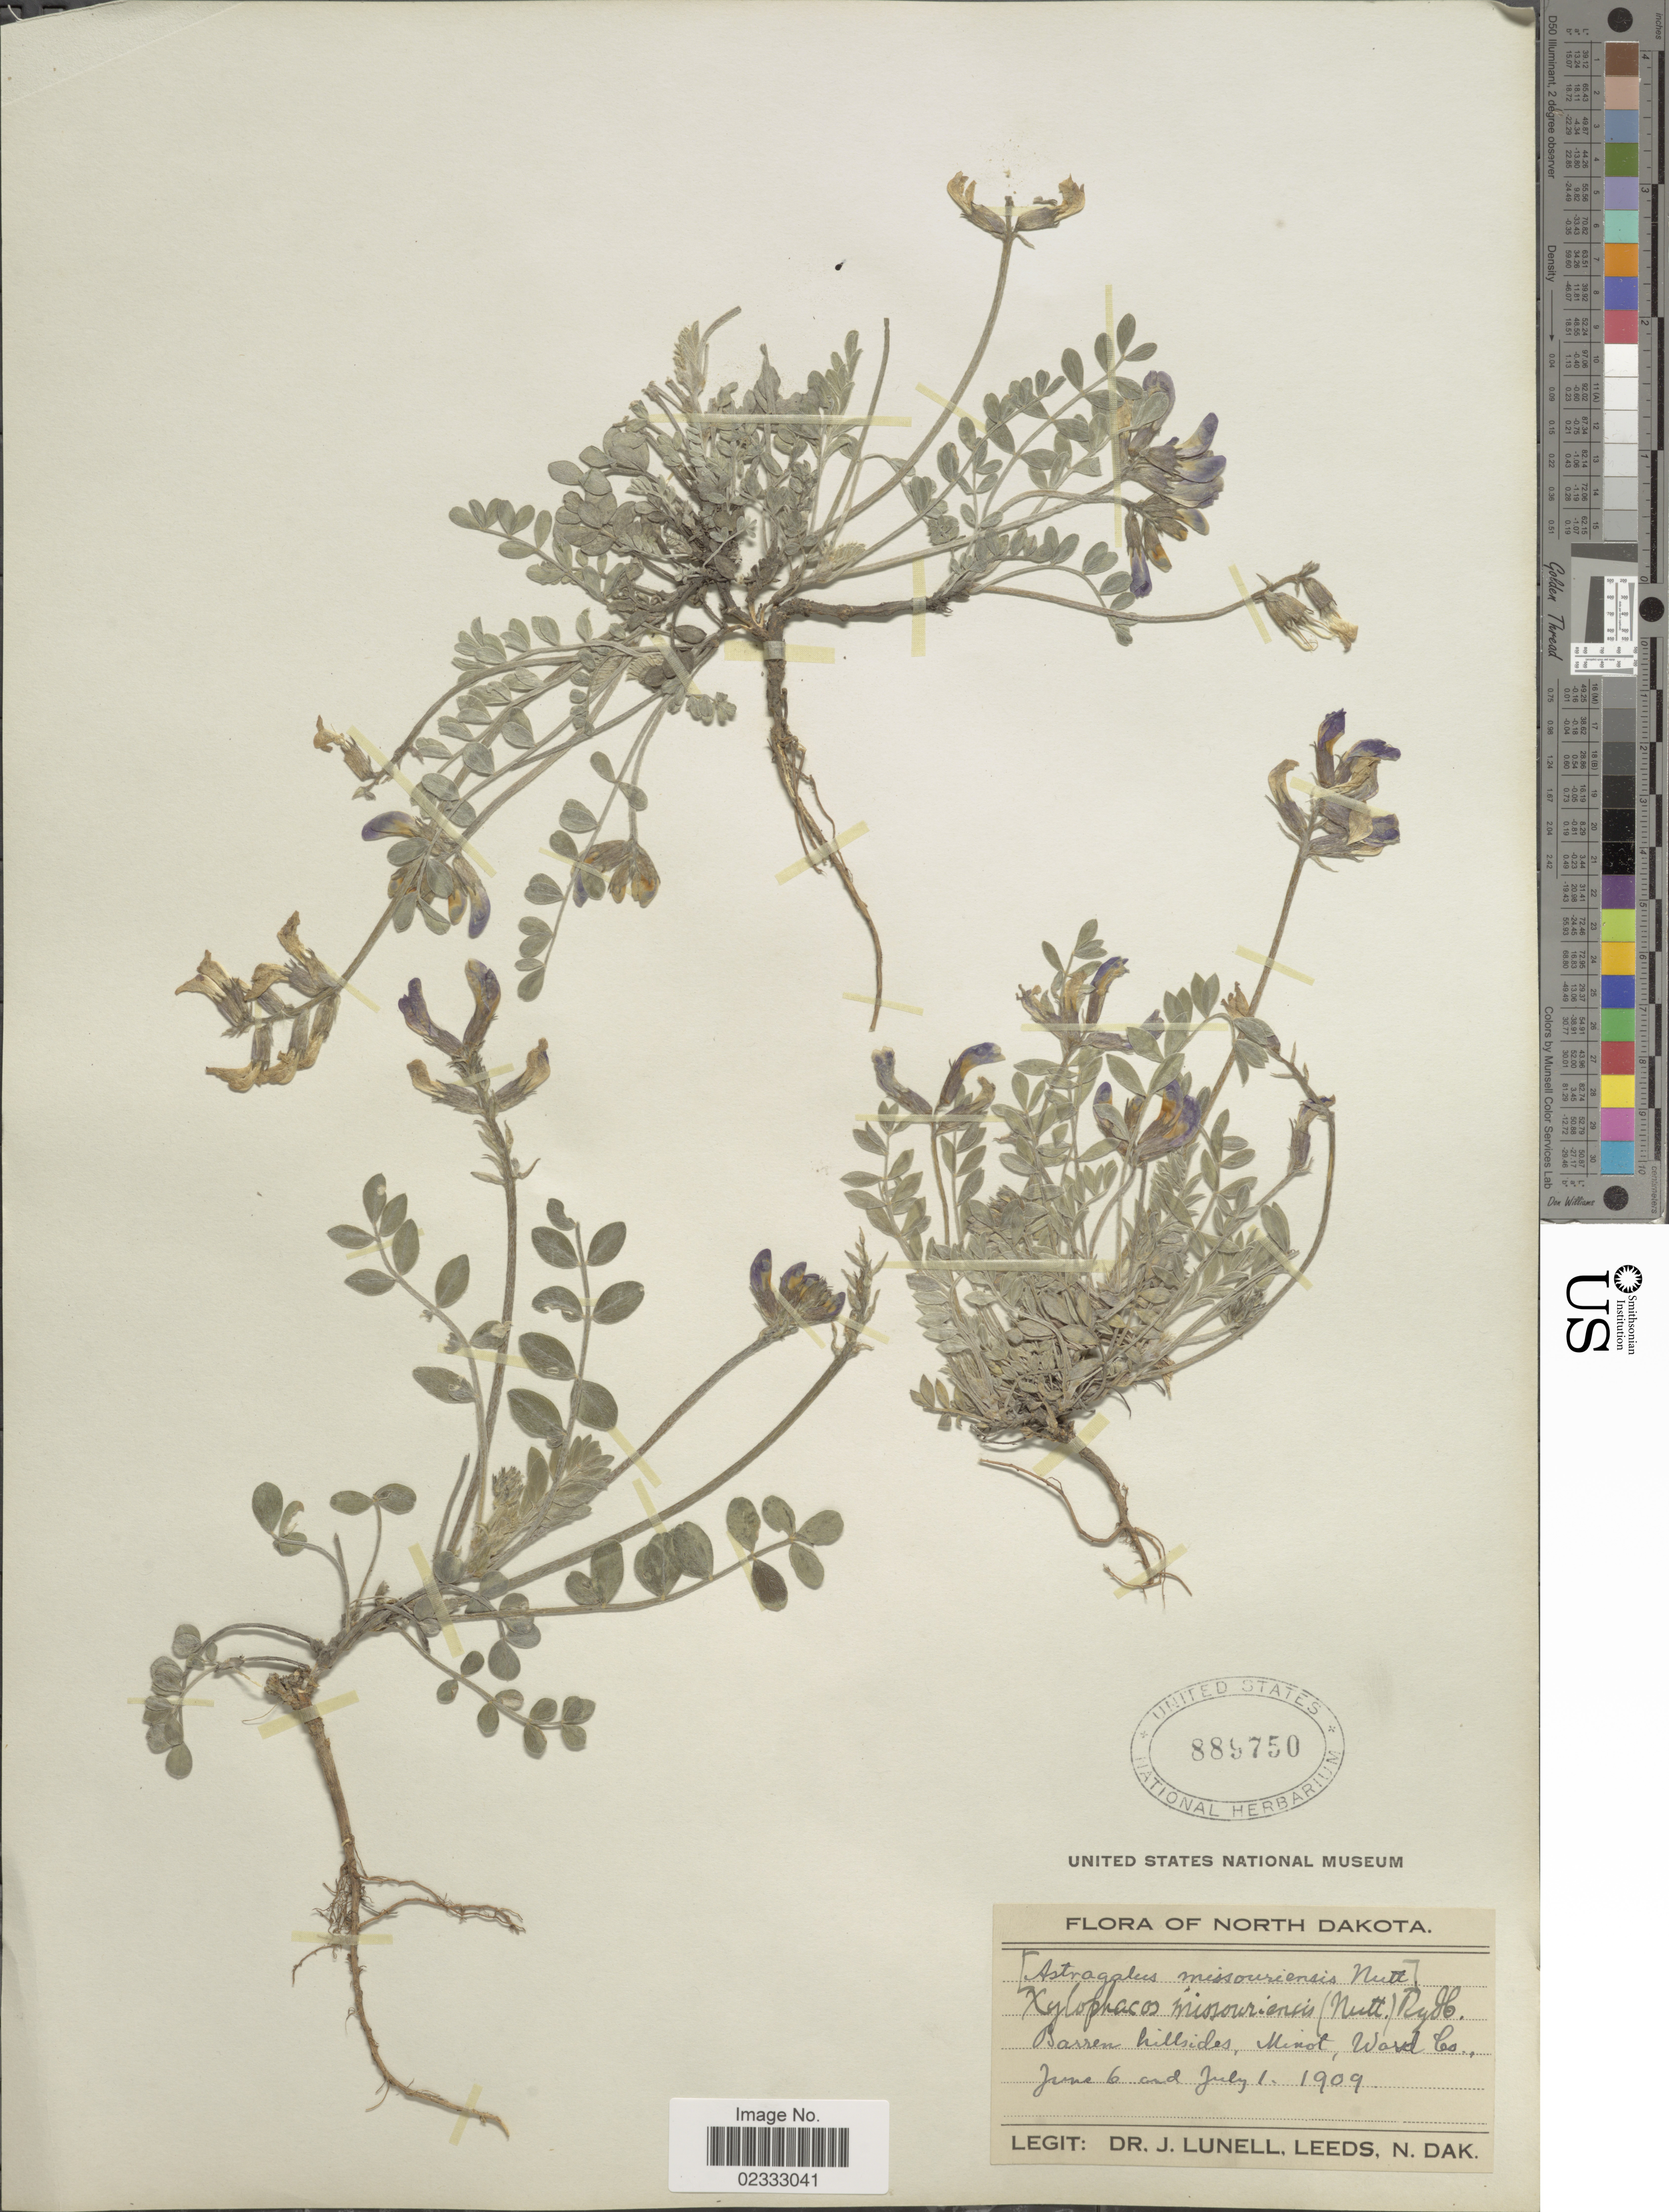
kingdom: Plantae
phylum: Tracheophyta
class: Magnoliopsida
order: Fabales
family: Fabaceae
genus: Astragalus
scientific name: Astragalus missouriensis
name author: Nutt.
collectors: J. Lunell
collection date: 1909-06-06/1909-07-01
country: United States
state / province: North Dakota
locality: Baren hillsides, Minot, Ward Co.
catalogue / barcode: US 889750